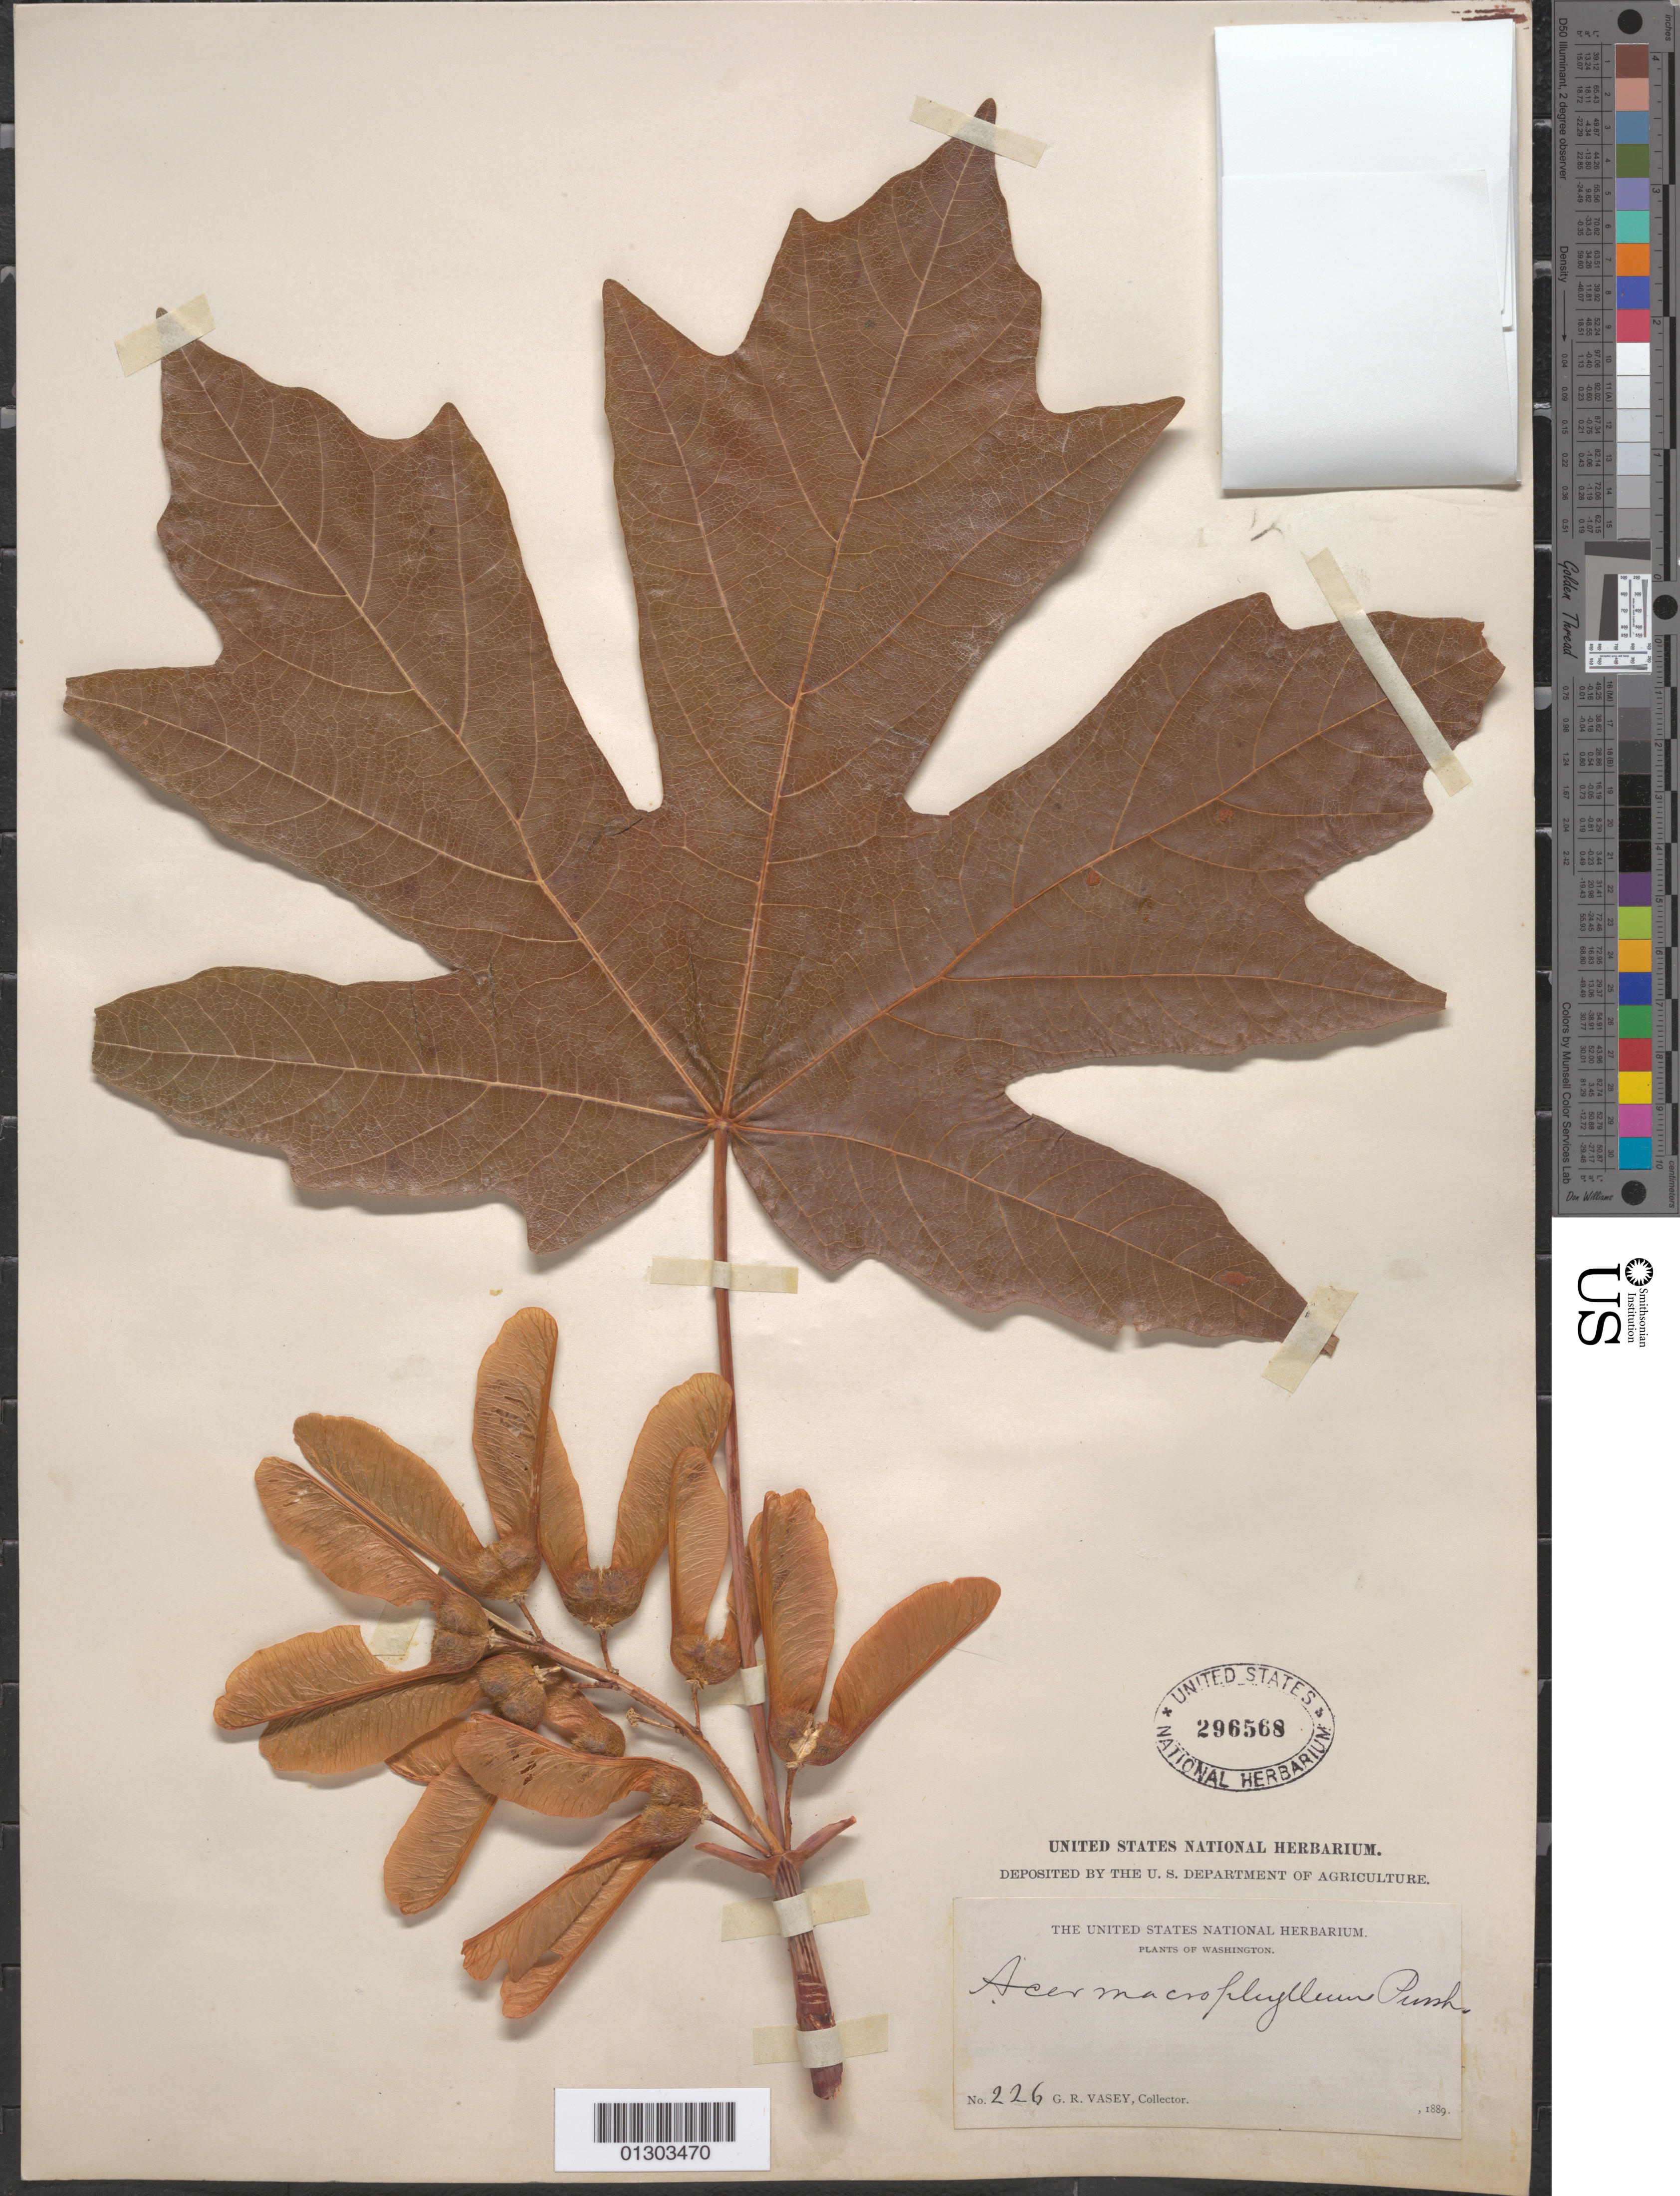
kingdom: Plantae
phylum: Tracheophyta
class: Magnoliopsida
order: Sapindales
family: Sapindaceae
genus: Acer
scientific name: Acer macrophyllum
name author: Pursh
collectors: G. R. Vasey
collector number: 226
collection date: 1889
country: United States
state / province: Washington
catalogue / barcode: US 296568